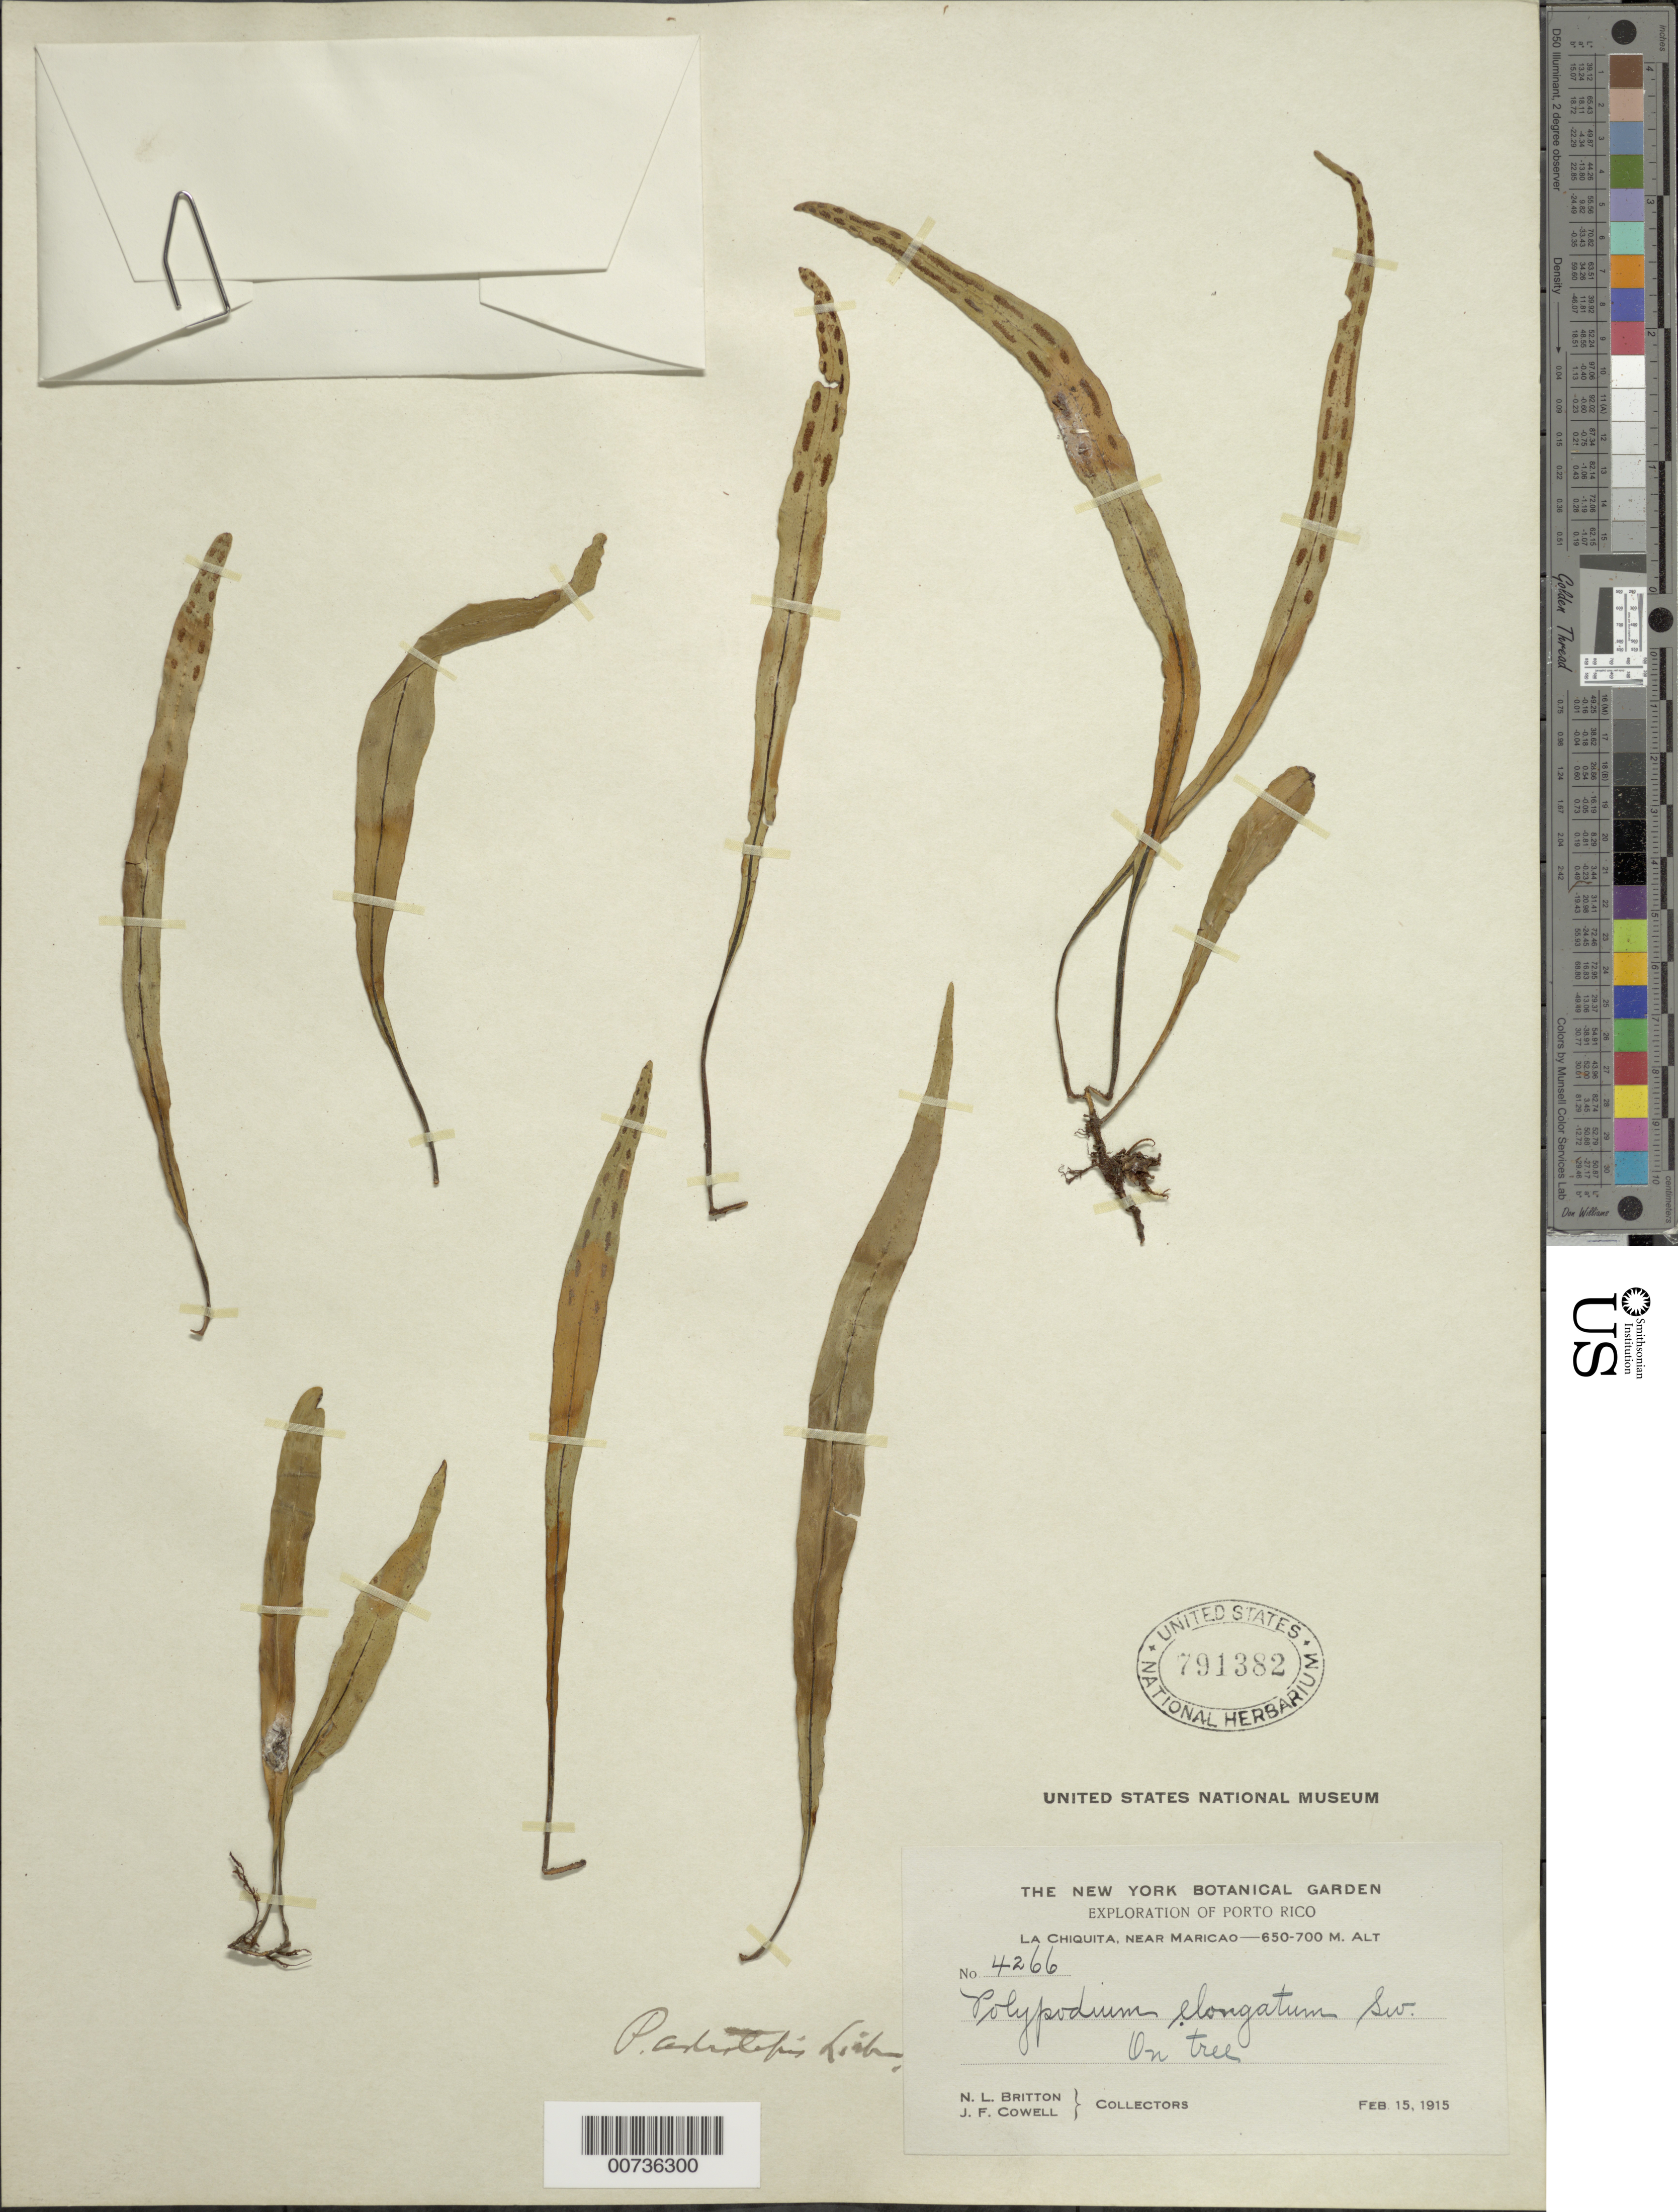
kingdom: Plantae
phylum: Tracheophyta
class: Polypodiopsida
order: Polypodiales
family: Polypodiaceae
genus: Pleopeltis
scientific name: Pleopeltis astrolepis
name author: (Liebm.) E. Fourn.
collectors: N. Britton & J. F. Cowell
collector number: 4266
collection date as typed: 15 Feb 1915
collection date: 1915-02-15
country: Puerto Rico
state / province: Maricao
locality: La Chiquita, near Maricao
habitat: On tree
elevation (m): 650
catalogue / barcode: US 791382